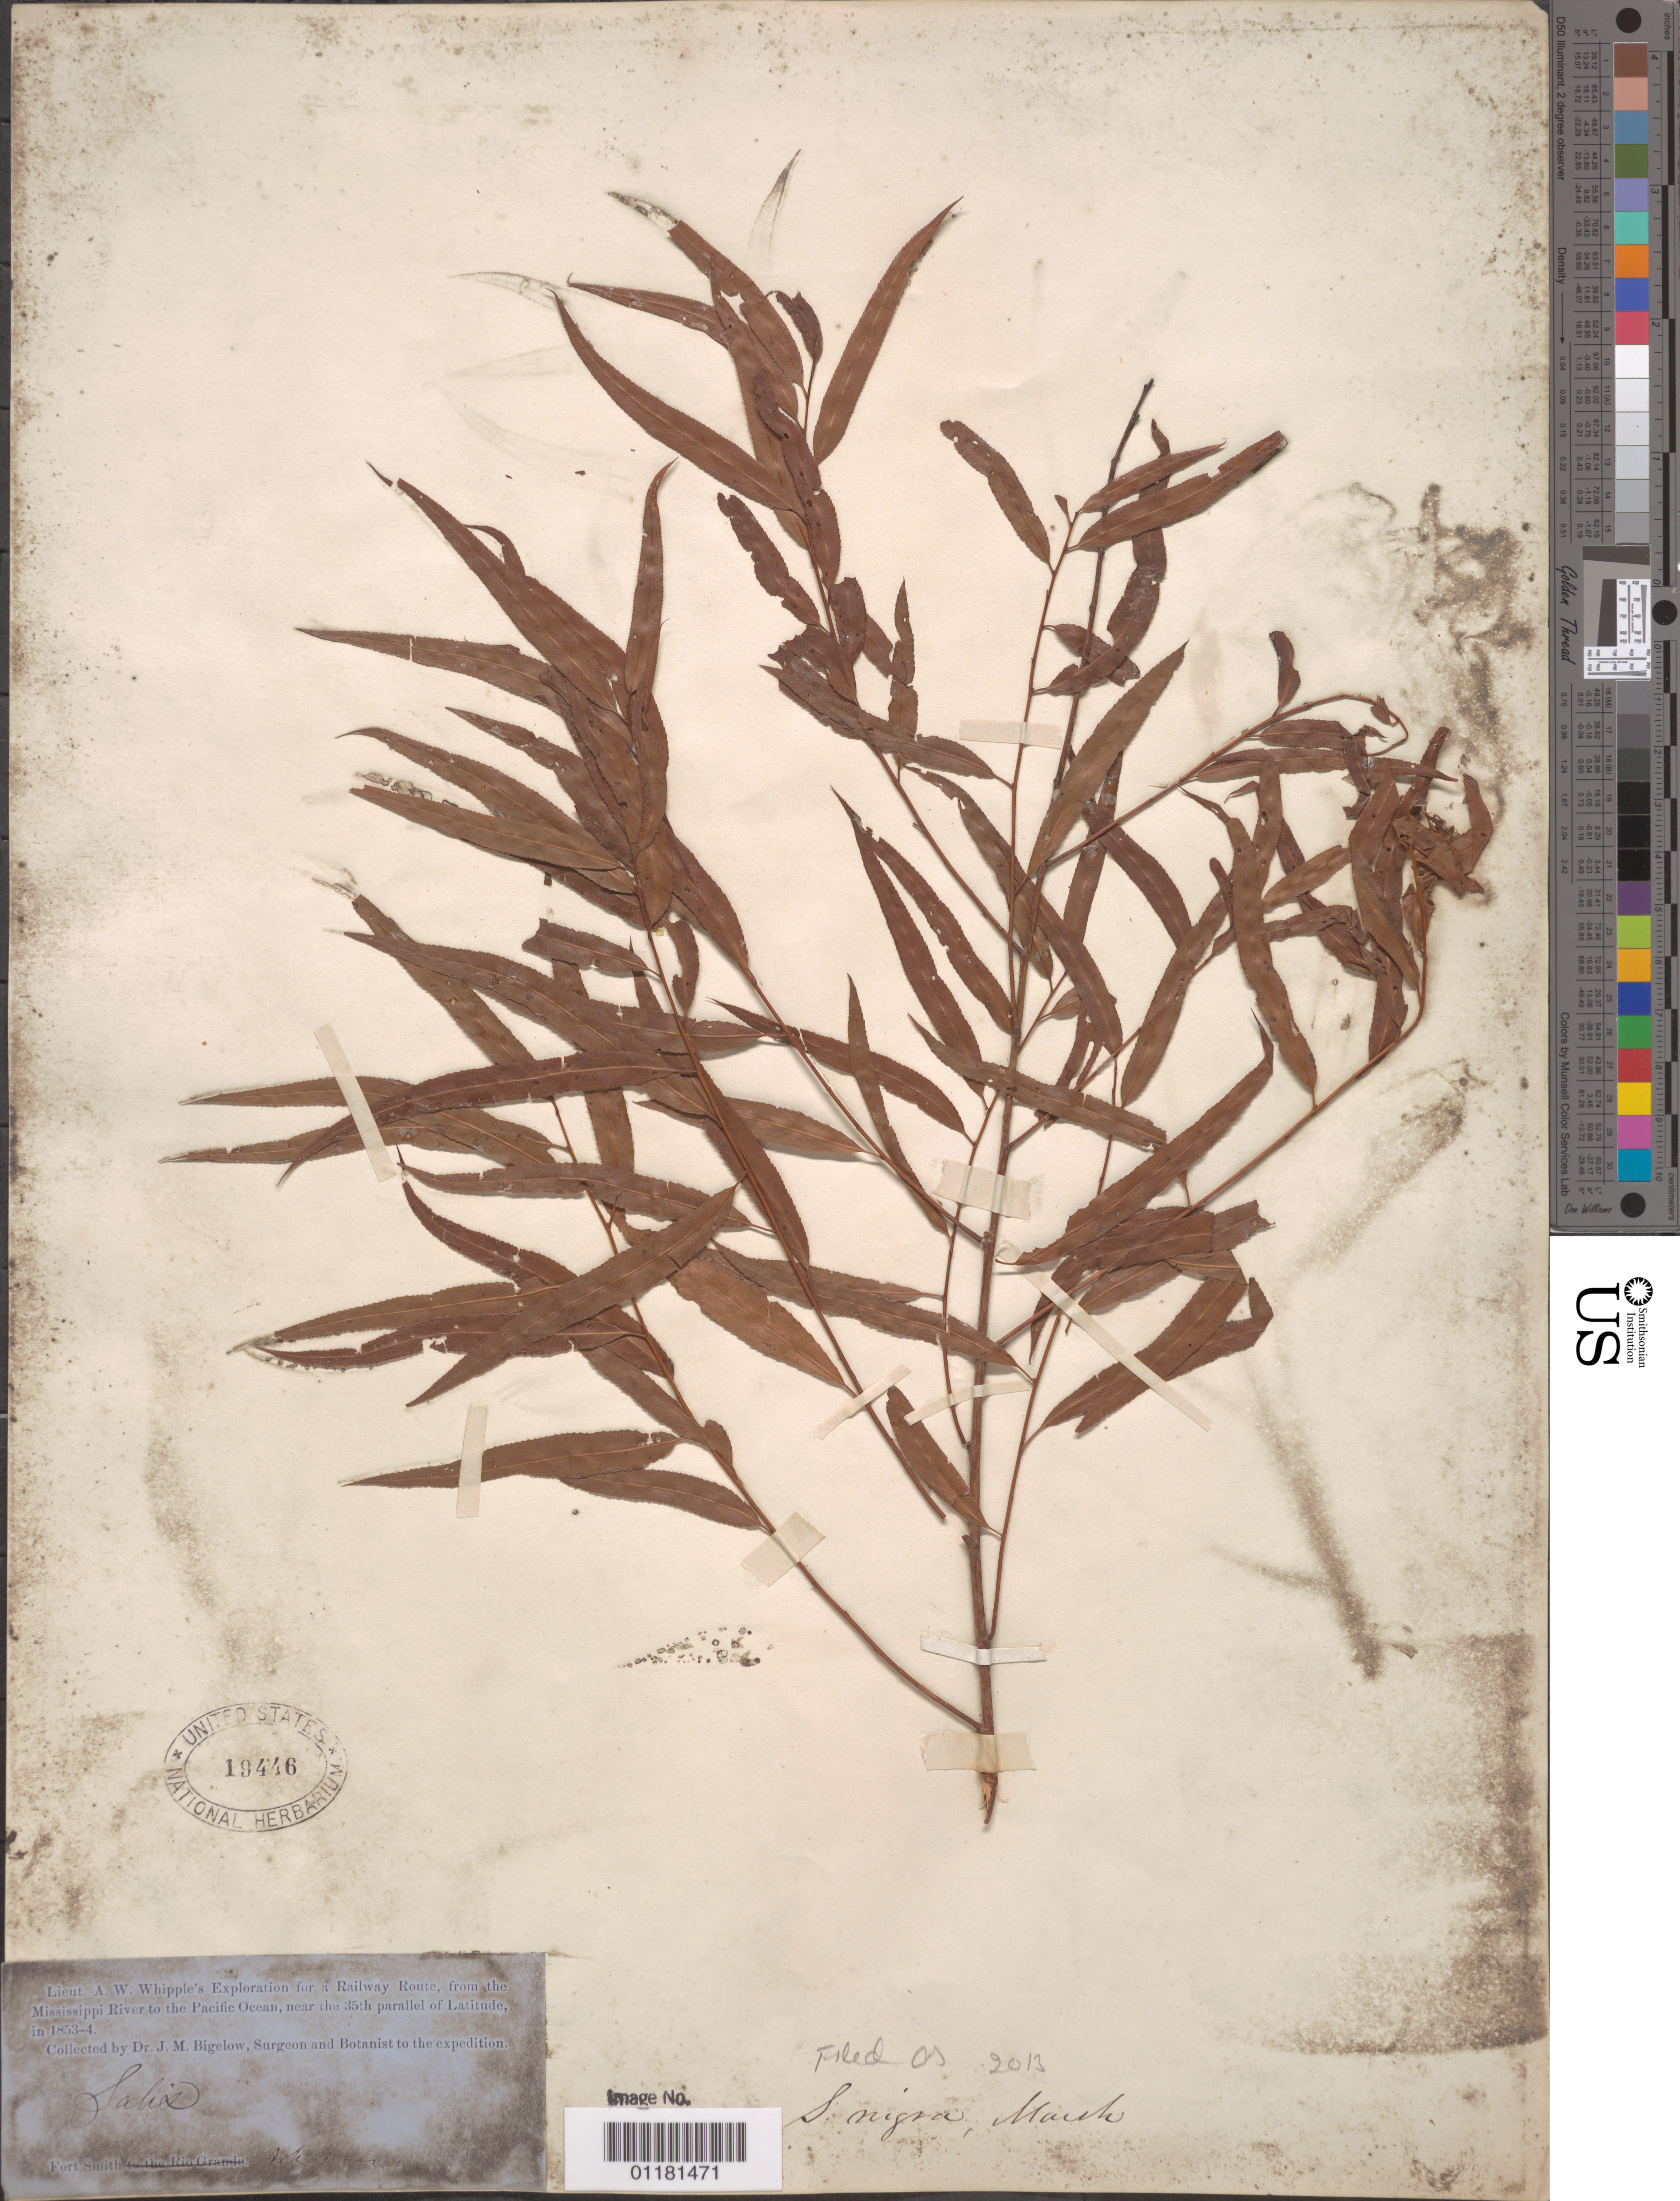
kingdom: Plantae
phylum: Tracheophyta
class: Magnoliopsida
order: Malpighiales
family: Salicaceae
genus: Salix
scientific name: Salix nigra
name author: Marshall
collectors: J. M. Bigelow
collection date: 1853/1854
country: United States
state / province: Arkansas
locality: Fort Smith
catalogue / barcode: US 19446